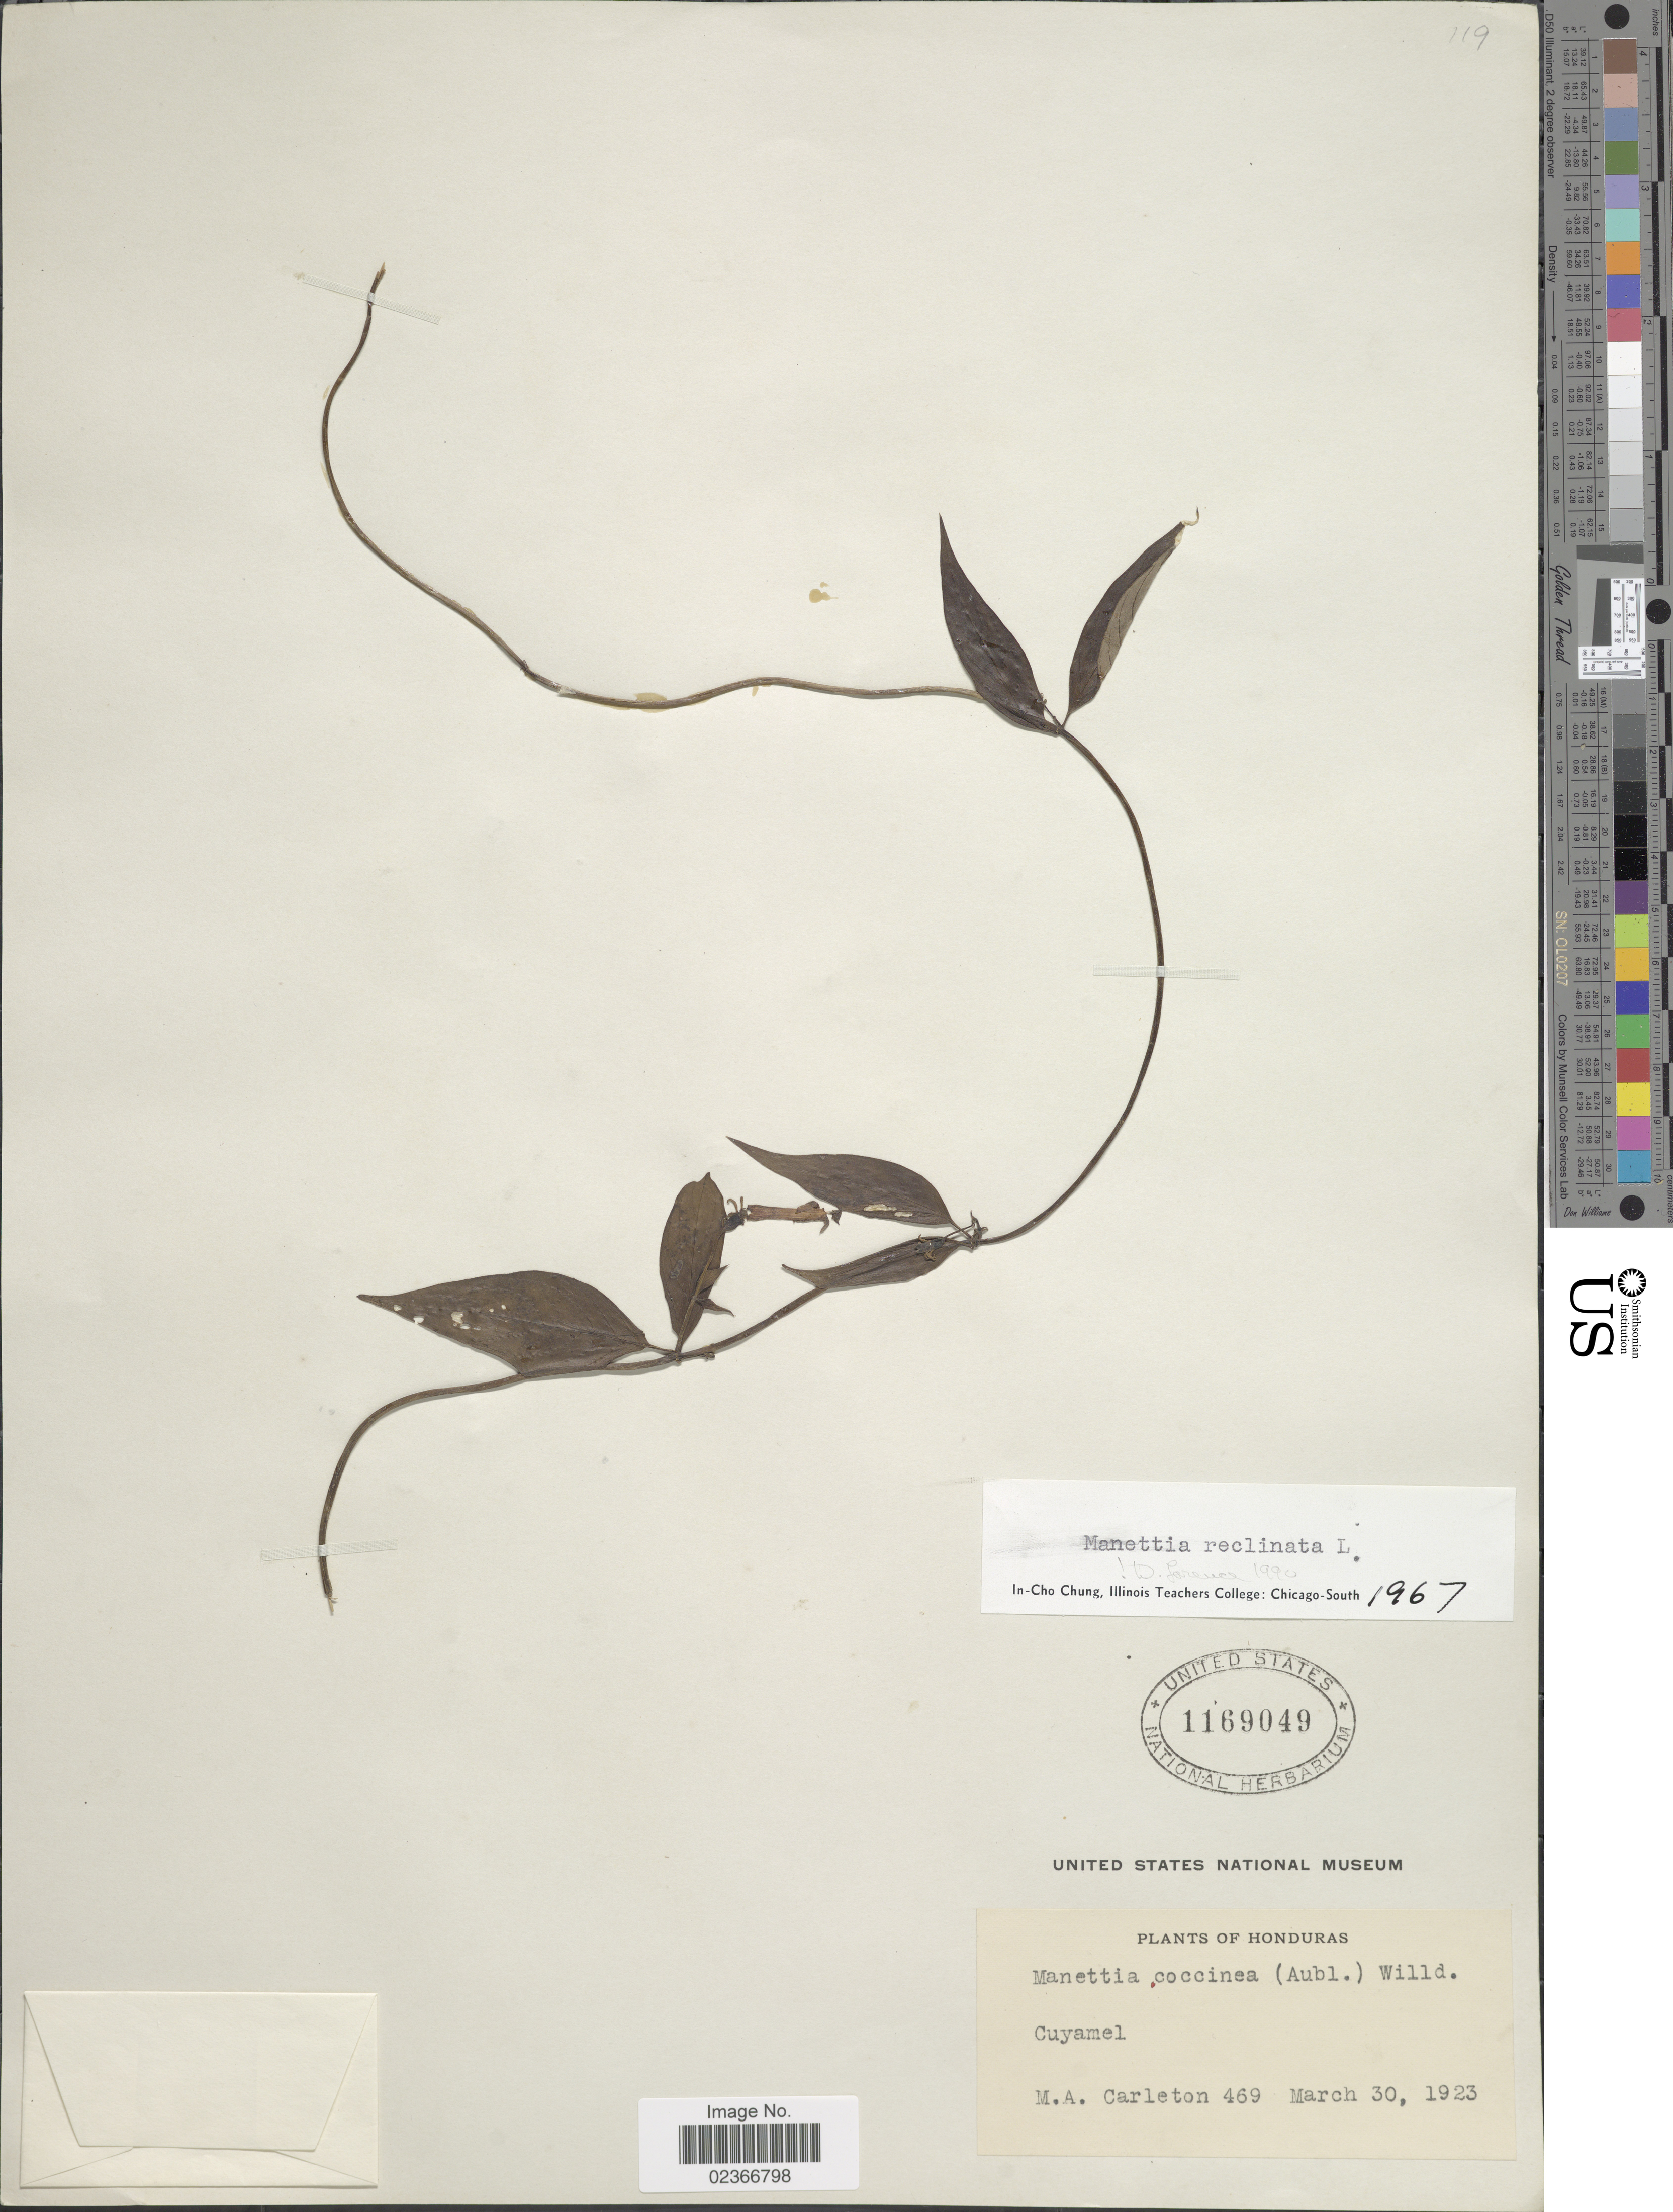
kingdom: Plantae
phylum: Tracheophyta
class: Magnoliopsida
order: Gentianales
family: Rubiaceae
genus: Manettia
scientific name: Manettia reclinata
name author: L.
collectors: M. A. Carleton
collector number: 469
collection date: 1923-03-30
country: Honduras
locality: Cuyamel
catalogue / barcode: US 1169049